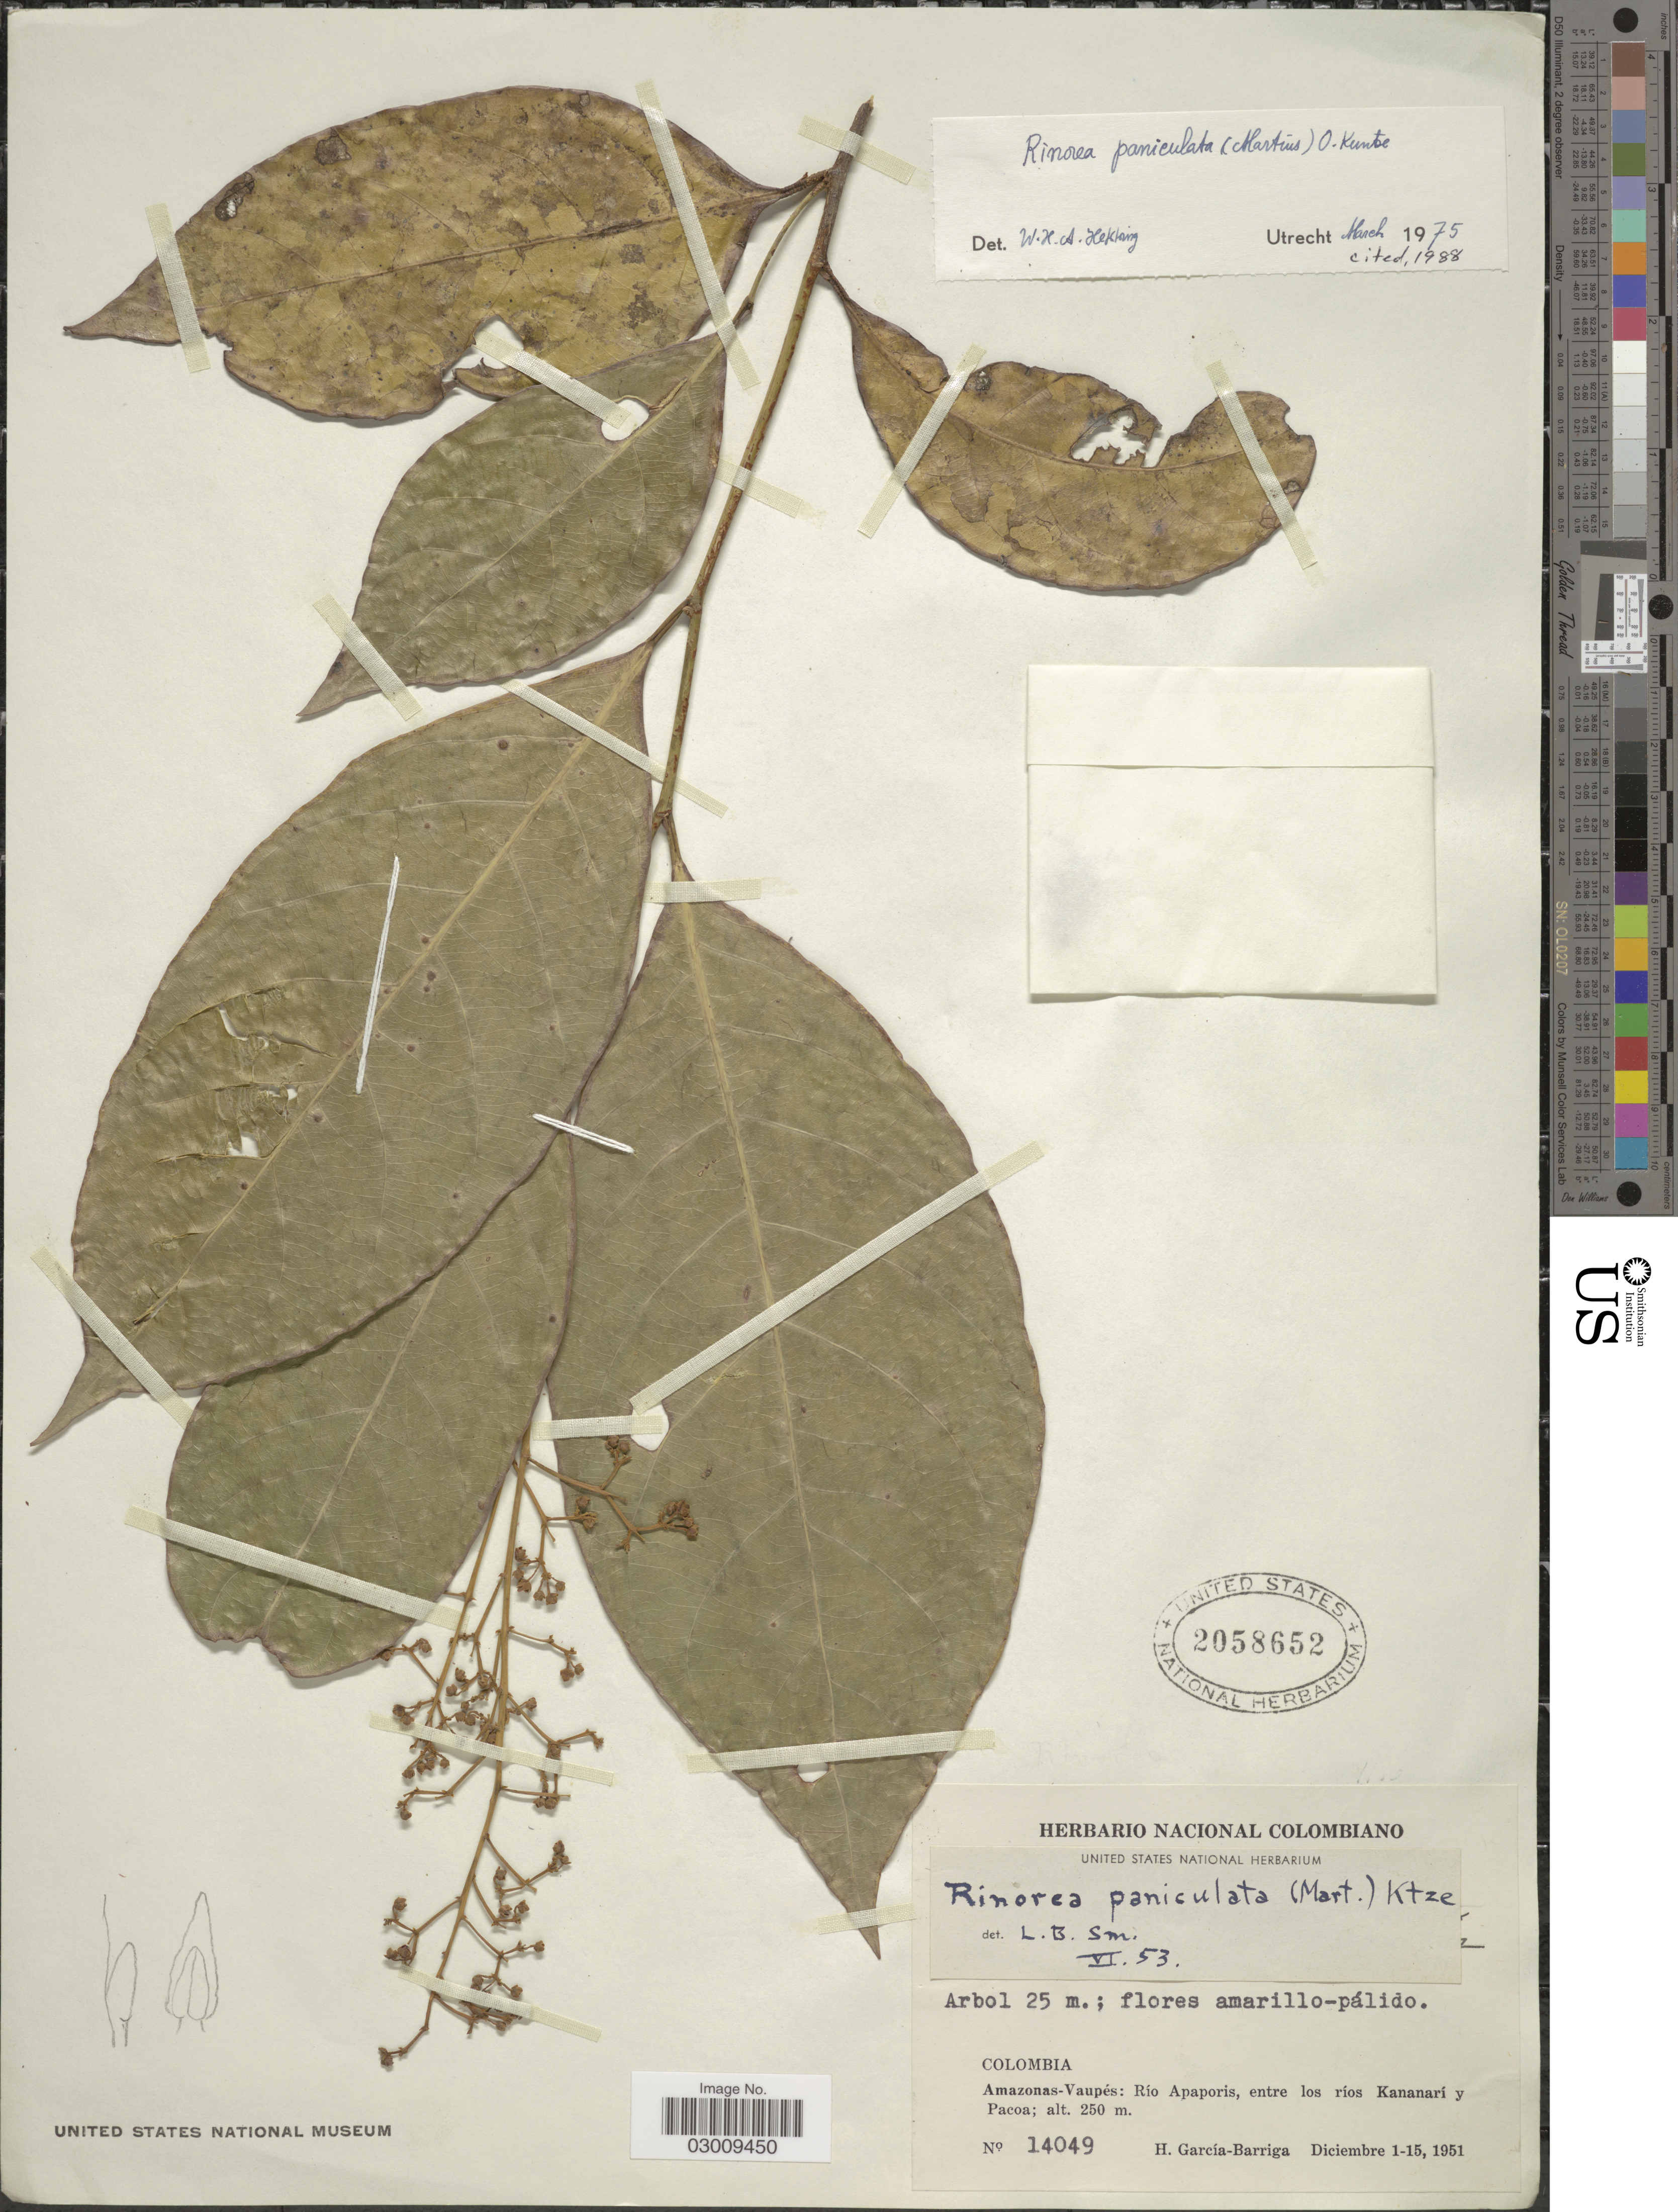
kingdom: Plantae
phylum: Tracheophyta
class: Magnoliopsida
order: Malpighiales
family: Violaceae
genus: Rinorea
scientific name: Rinorea paniculata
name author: (Mart.) Kuntze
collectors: H. García Barriga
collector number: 14049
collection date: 1951-12-01/1951-12-15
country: Colombia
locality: Amazonas-Vaupés: Río Apaporis, entre los ríos Kananarí y Pacoa.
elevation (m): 250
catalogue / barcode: US 2058652